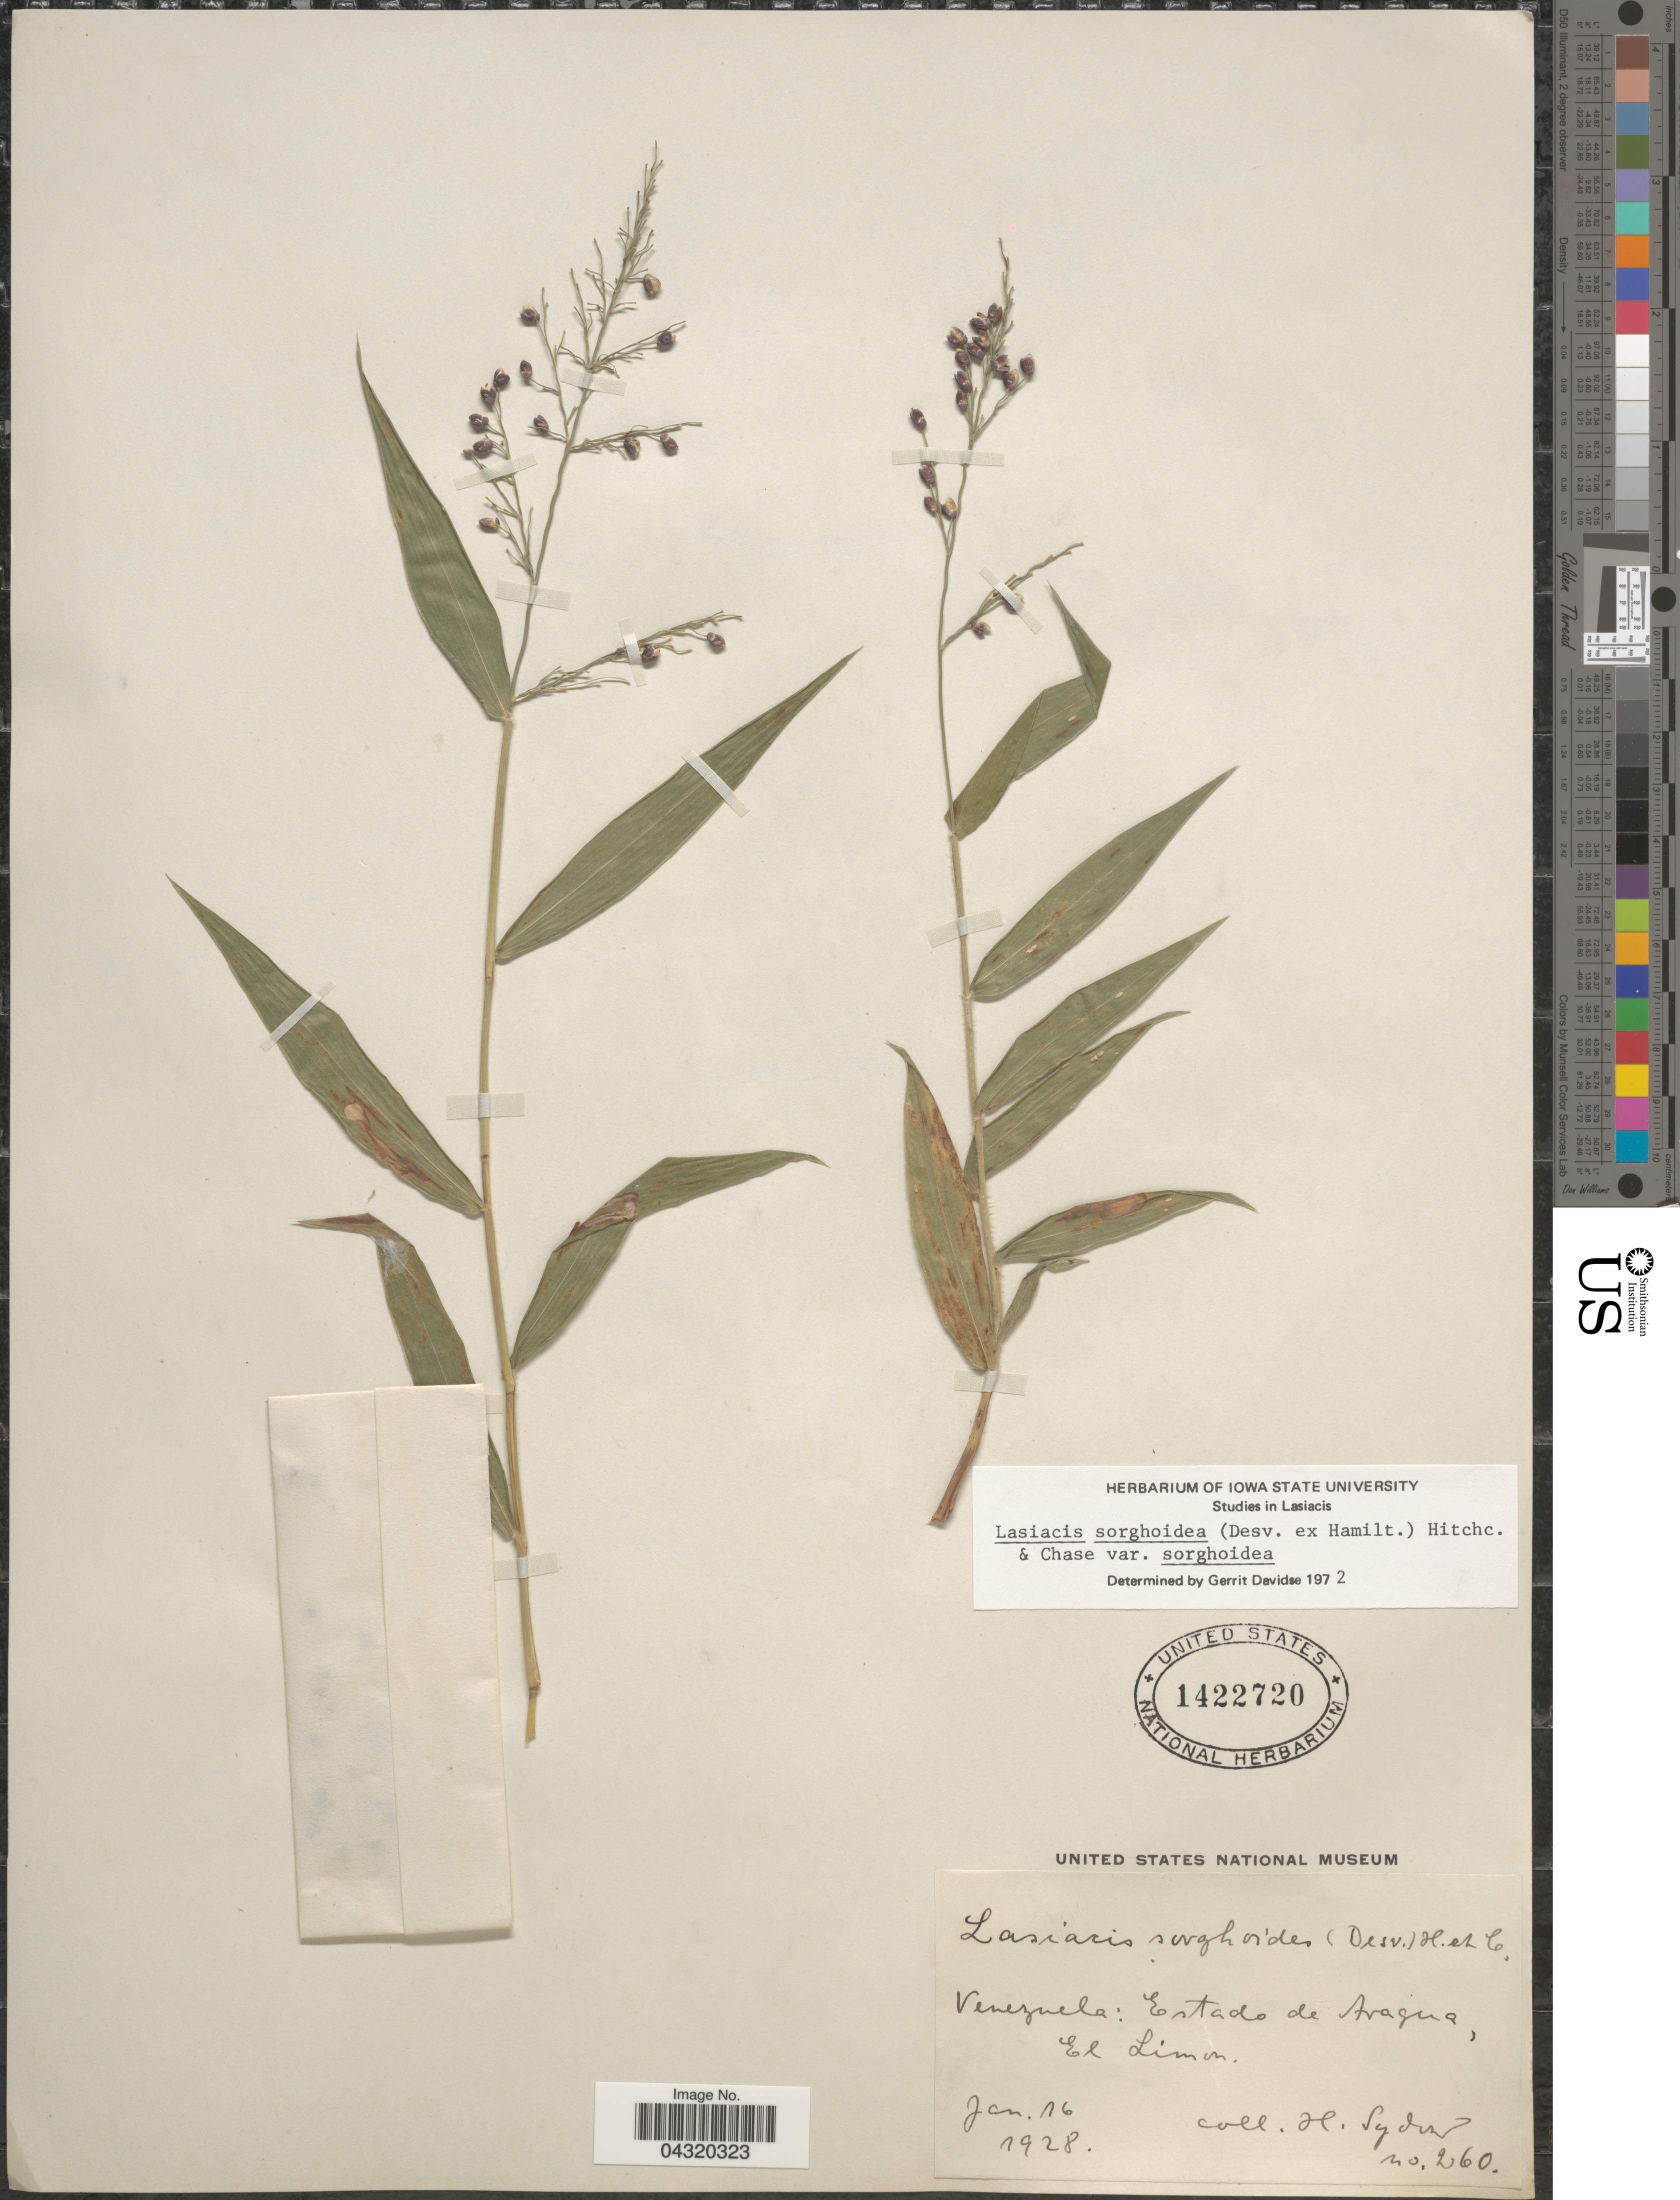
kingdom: Plantae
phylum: Tracheophyta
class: Liliopsida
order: Poales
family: Poaceae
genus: Lasiacis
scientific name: Lasiacis sorghoidea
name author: (Desv. ex Ham.) Hitchc. & Chase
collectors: H. Sydow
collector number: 260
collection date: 1928-01-16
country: Venezuela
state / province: Aragua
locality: El Limon.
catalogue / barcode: US 1422720